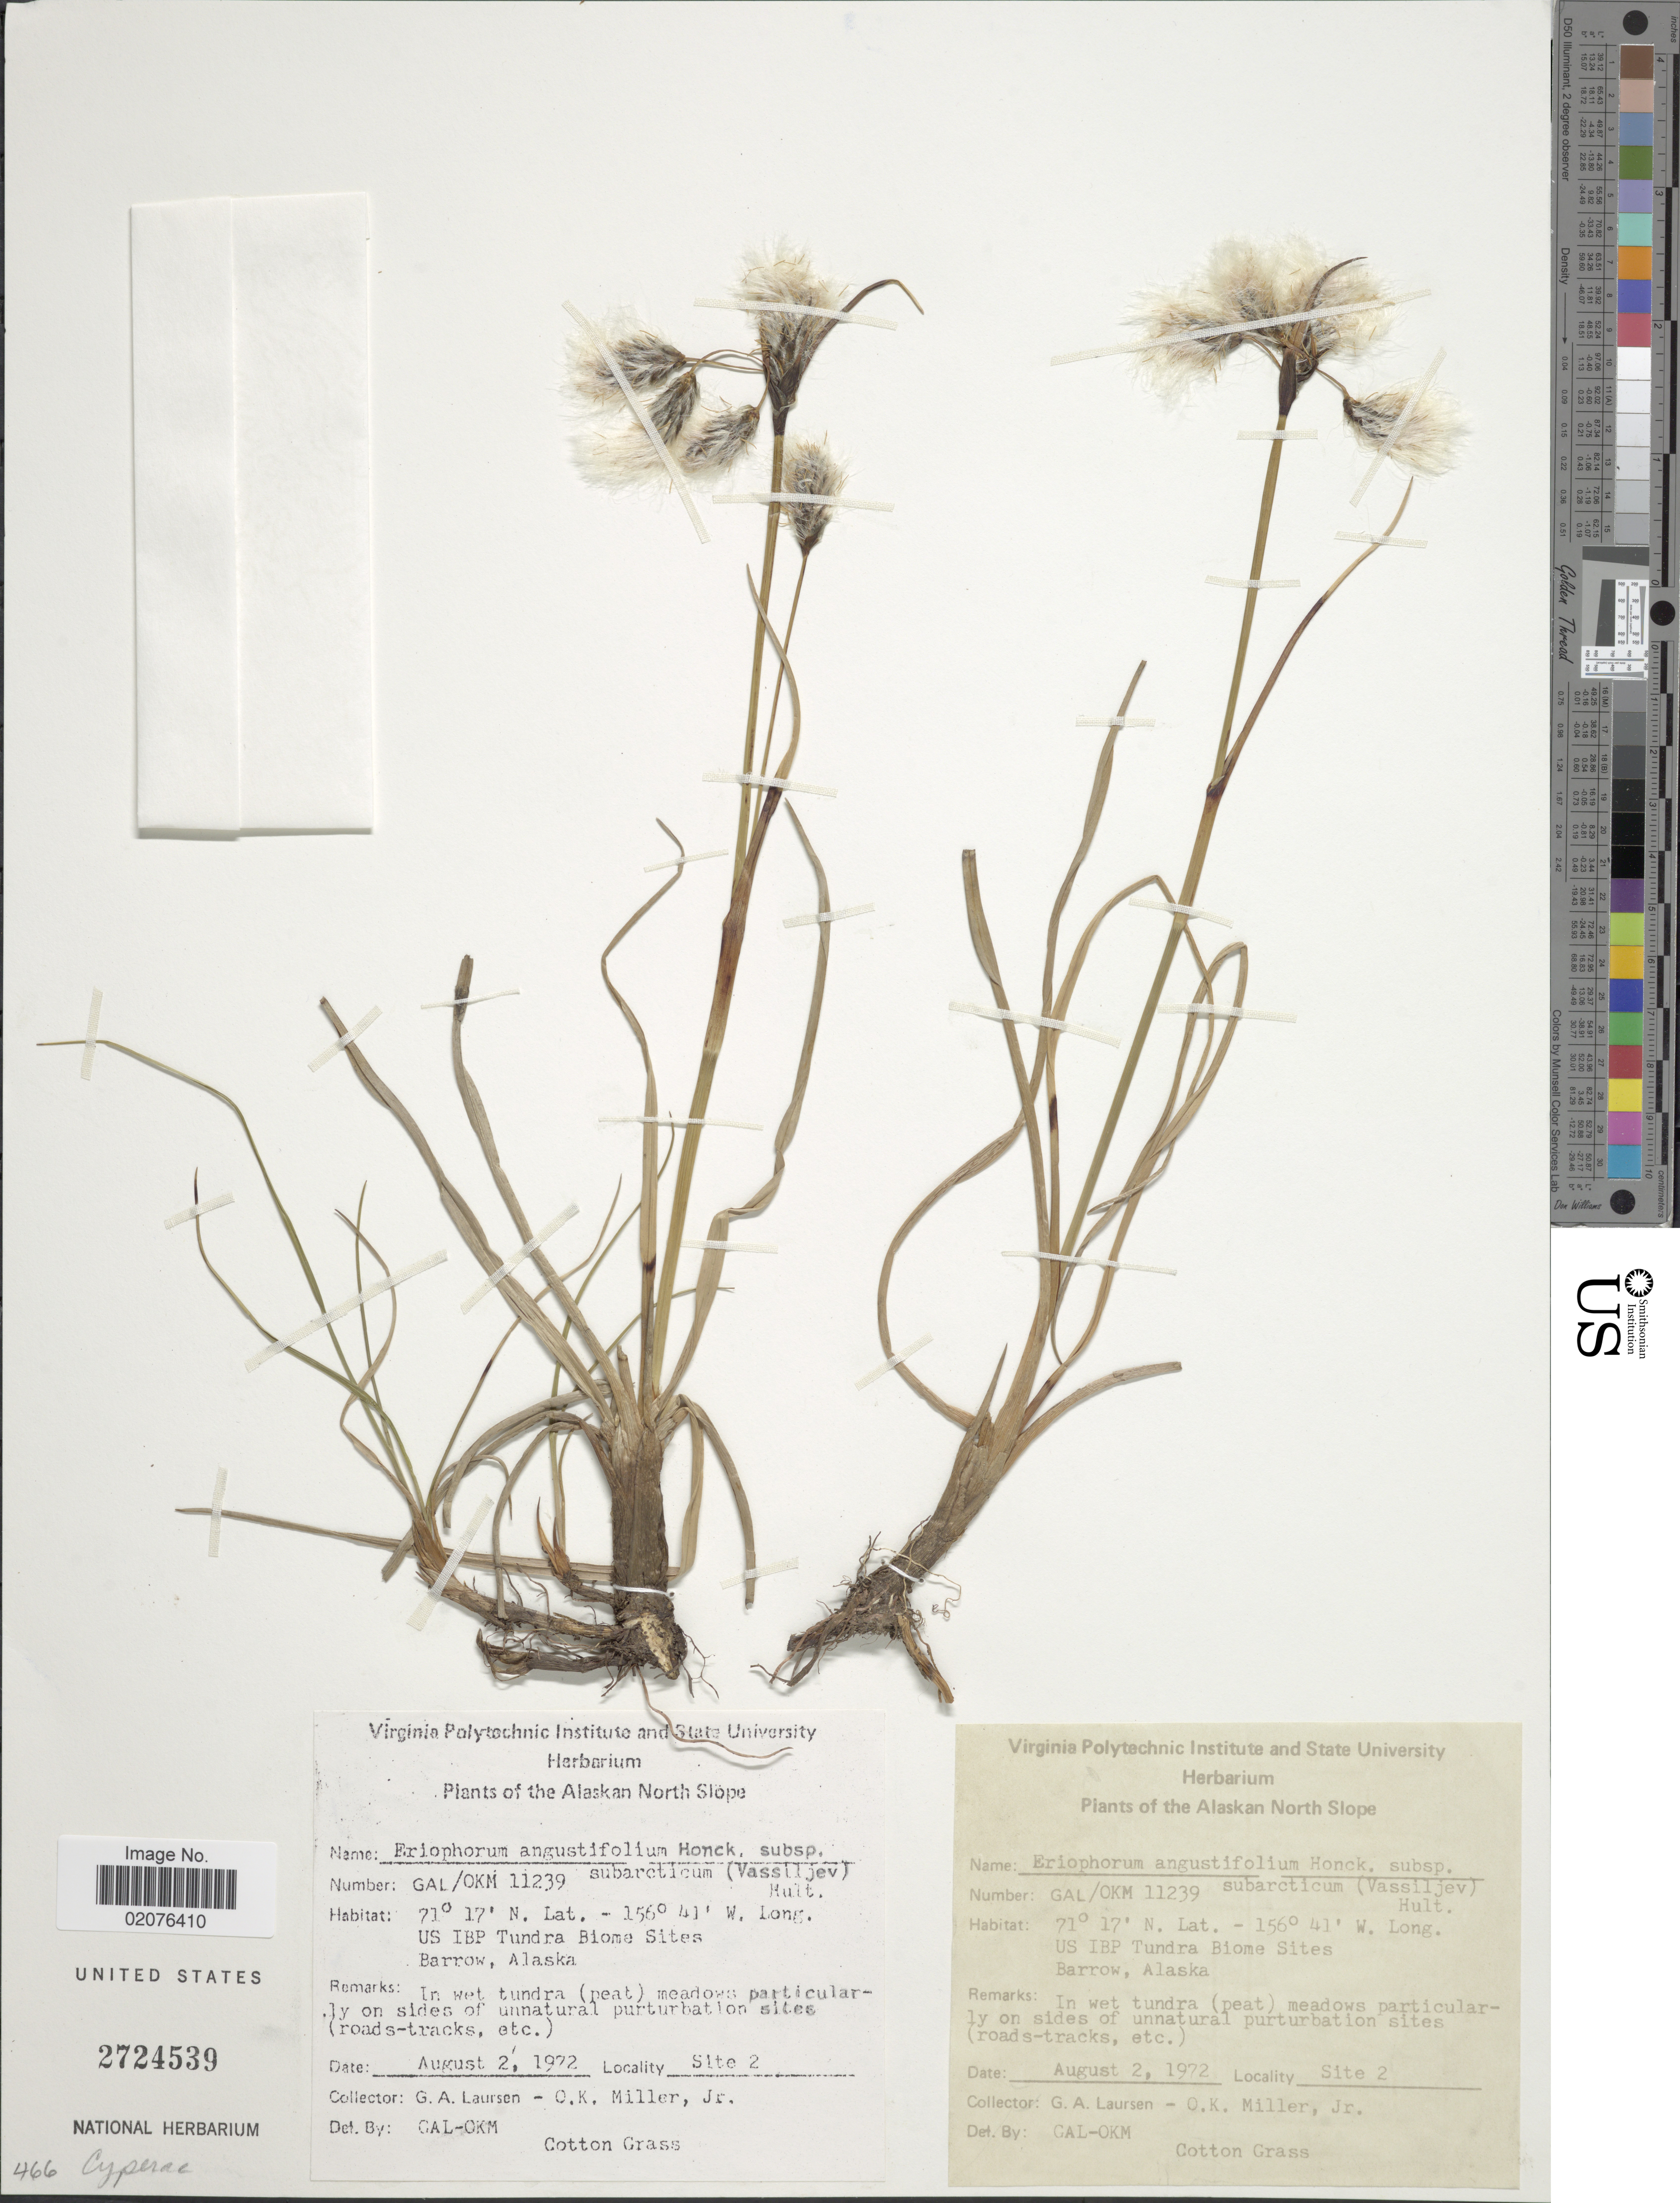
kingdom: Plantae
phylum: Tracheophyta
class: Liliopsida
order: Poales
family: Cyperaceae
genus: Eriophorum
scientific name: Eriophorum angustifolium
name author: Honck.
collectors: G. Laursen & O. Miller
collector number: GAL / OKM 11239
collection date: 1972-08-02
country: United States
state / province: Alaska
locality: US IBP Tundra Biome Sites Barrow, Alaska, Alaskan North Slope, Site 2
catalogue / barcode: US 2724539